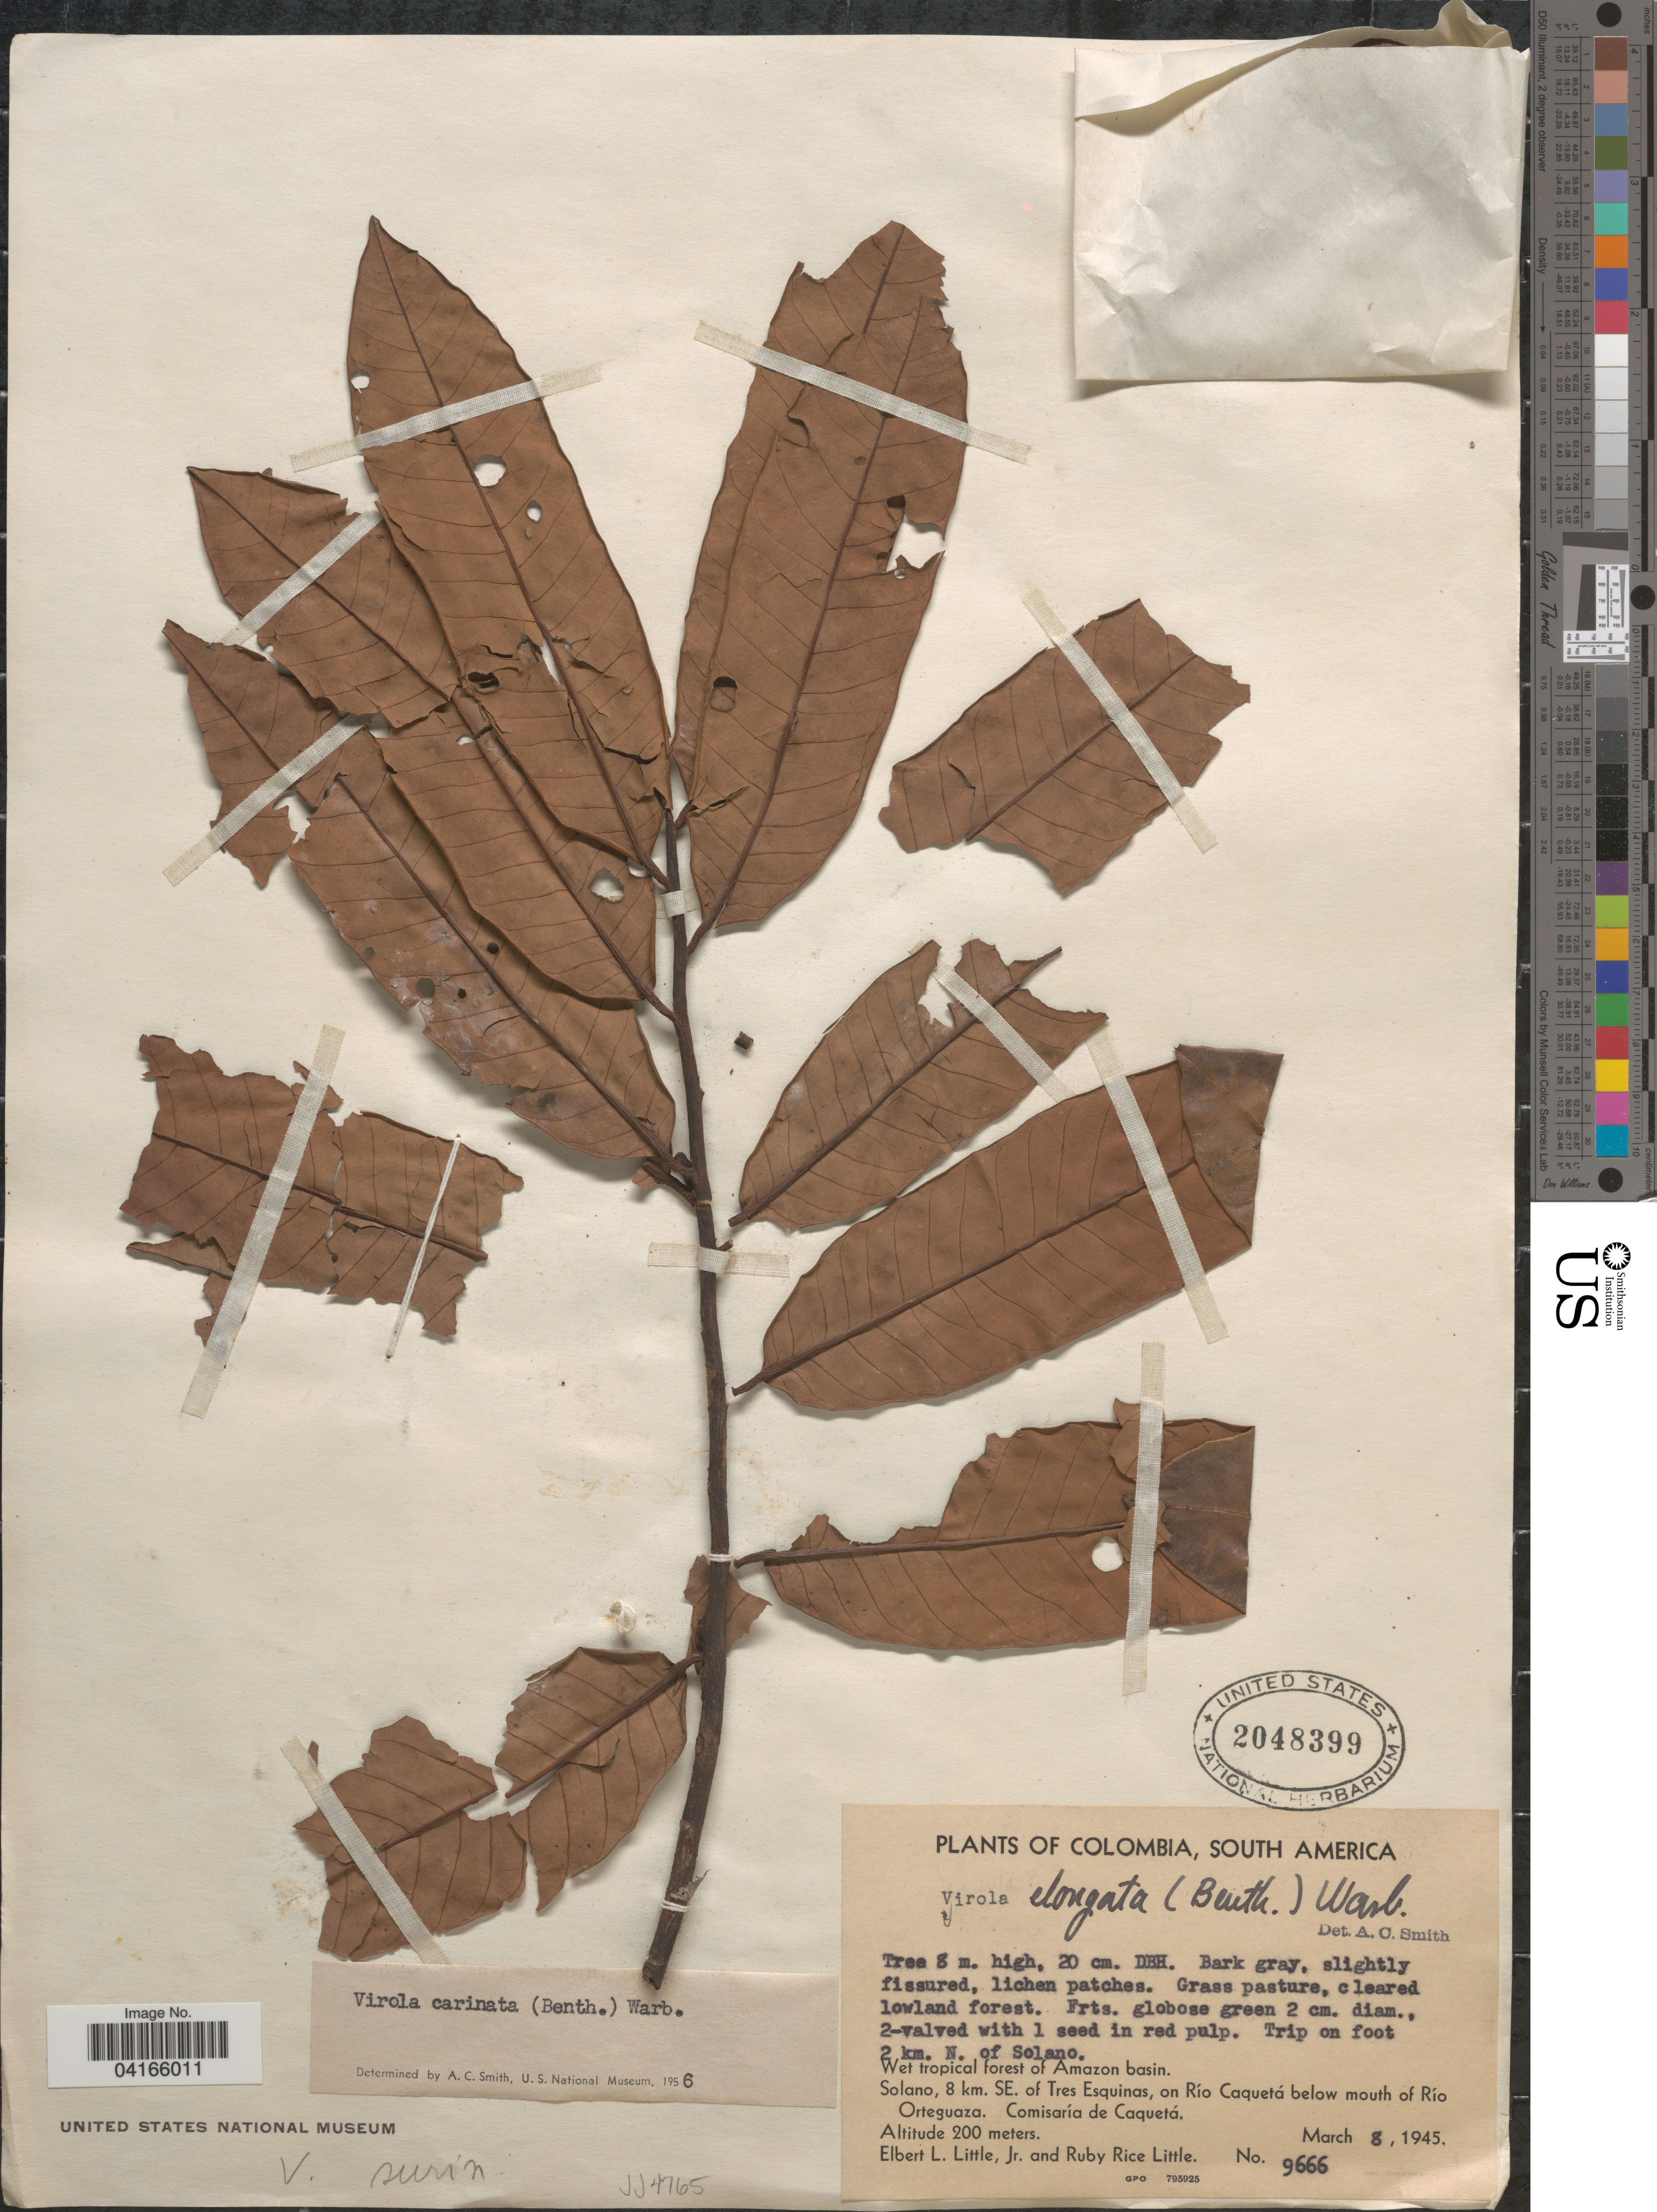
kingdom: Plantae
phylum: Tracheophyta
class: Magnoliopsida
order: Magnoliales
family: Myristicaceae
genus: Virola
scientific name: Virola carinata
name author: Warb.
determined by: Smith, A. C.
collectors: E. L. Little & R. R. Little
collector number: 9666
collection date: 1945-03-08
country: Colombia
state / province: Caquetá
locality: Trip on foot 2 km. N. of Solano. Wet tropical forest of Amazon basin. Solano, 8 km. SE. of Tres Esquinas, on Río Caquetá below mouth of Río Orteguaza. Comisaría de Caquetá.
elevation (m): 200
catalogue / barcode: US 2048399